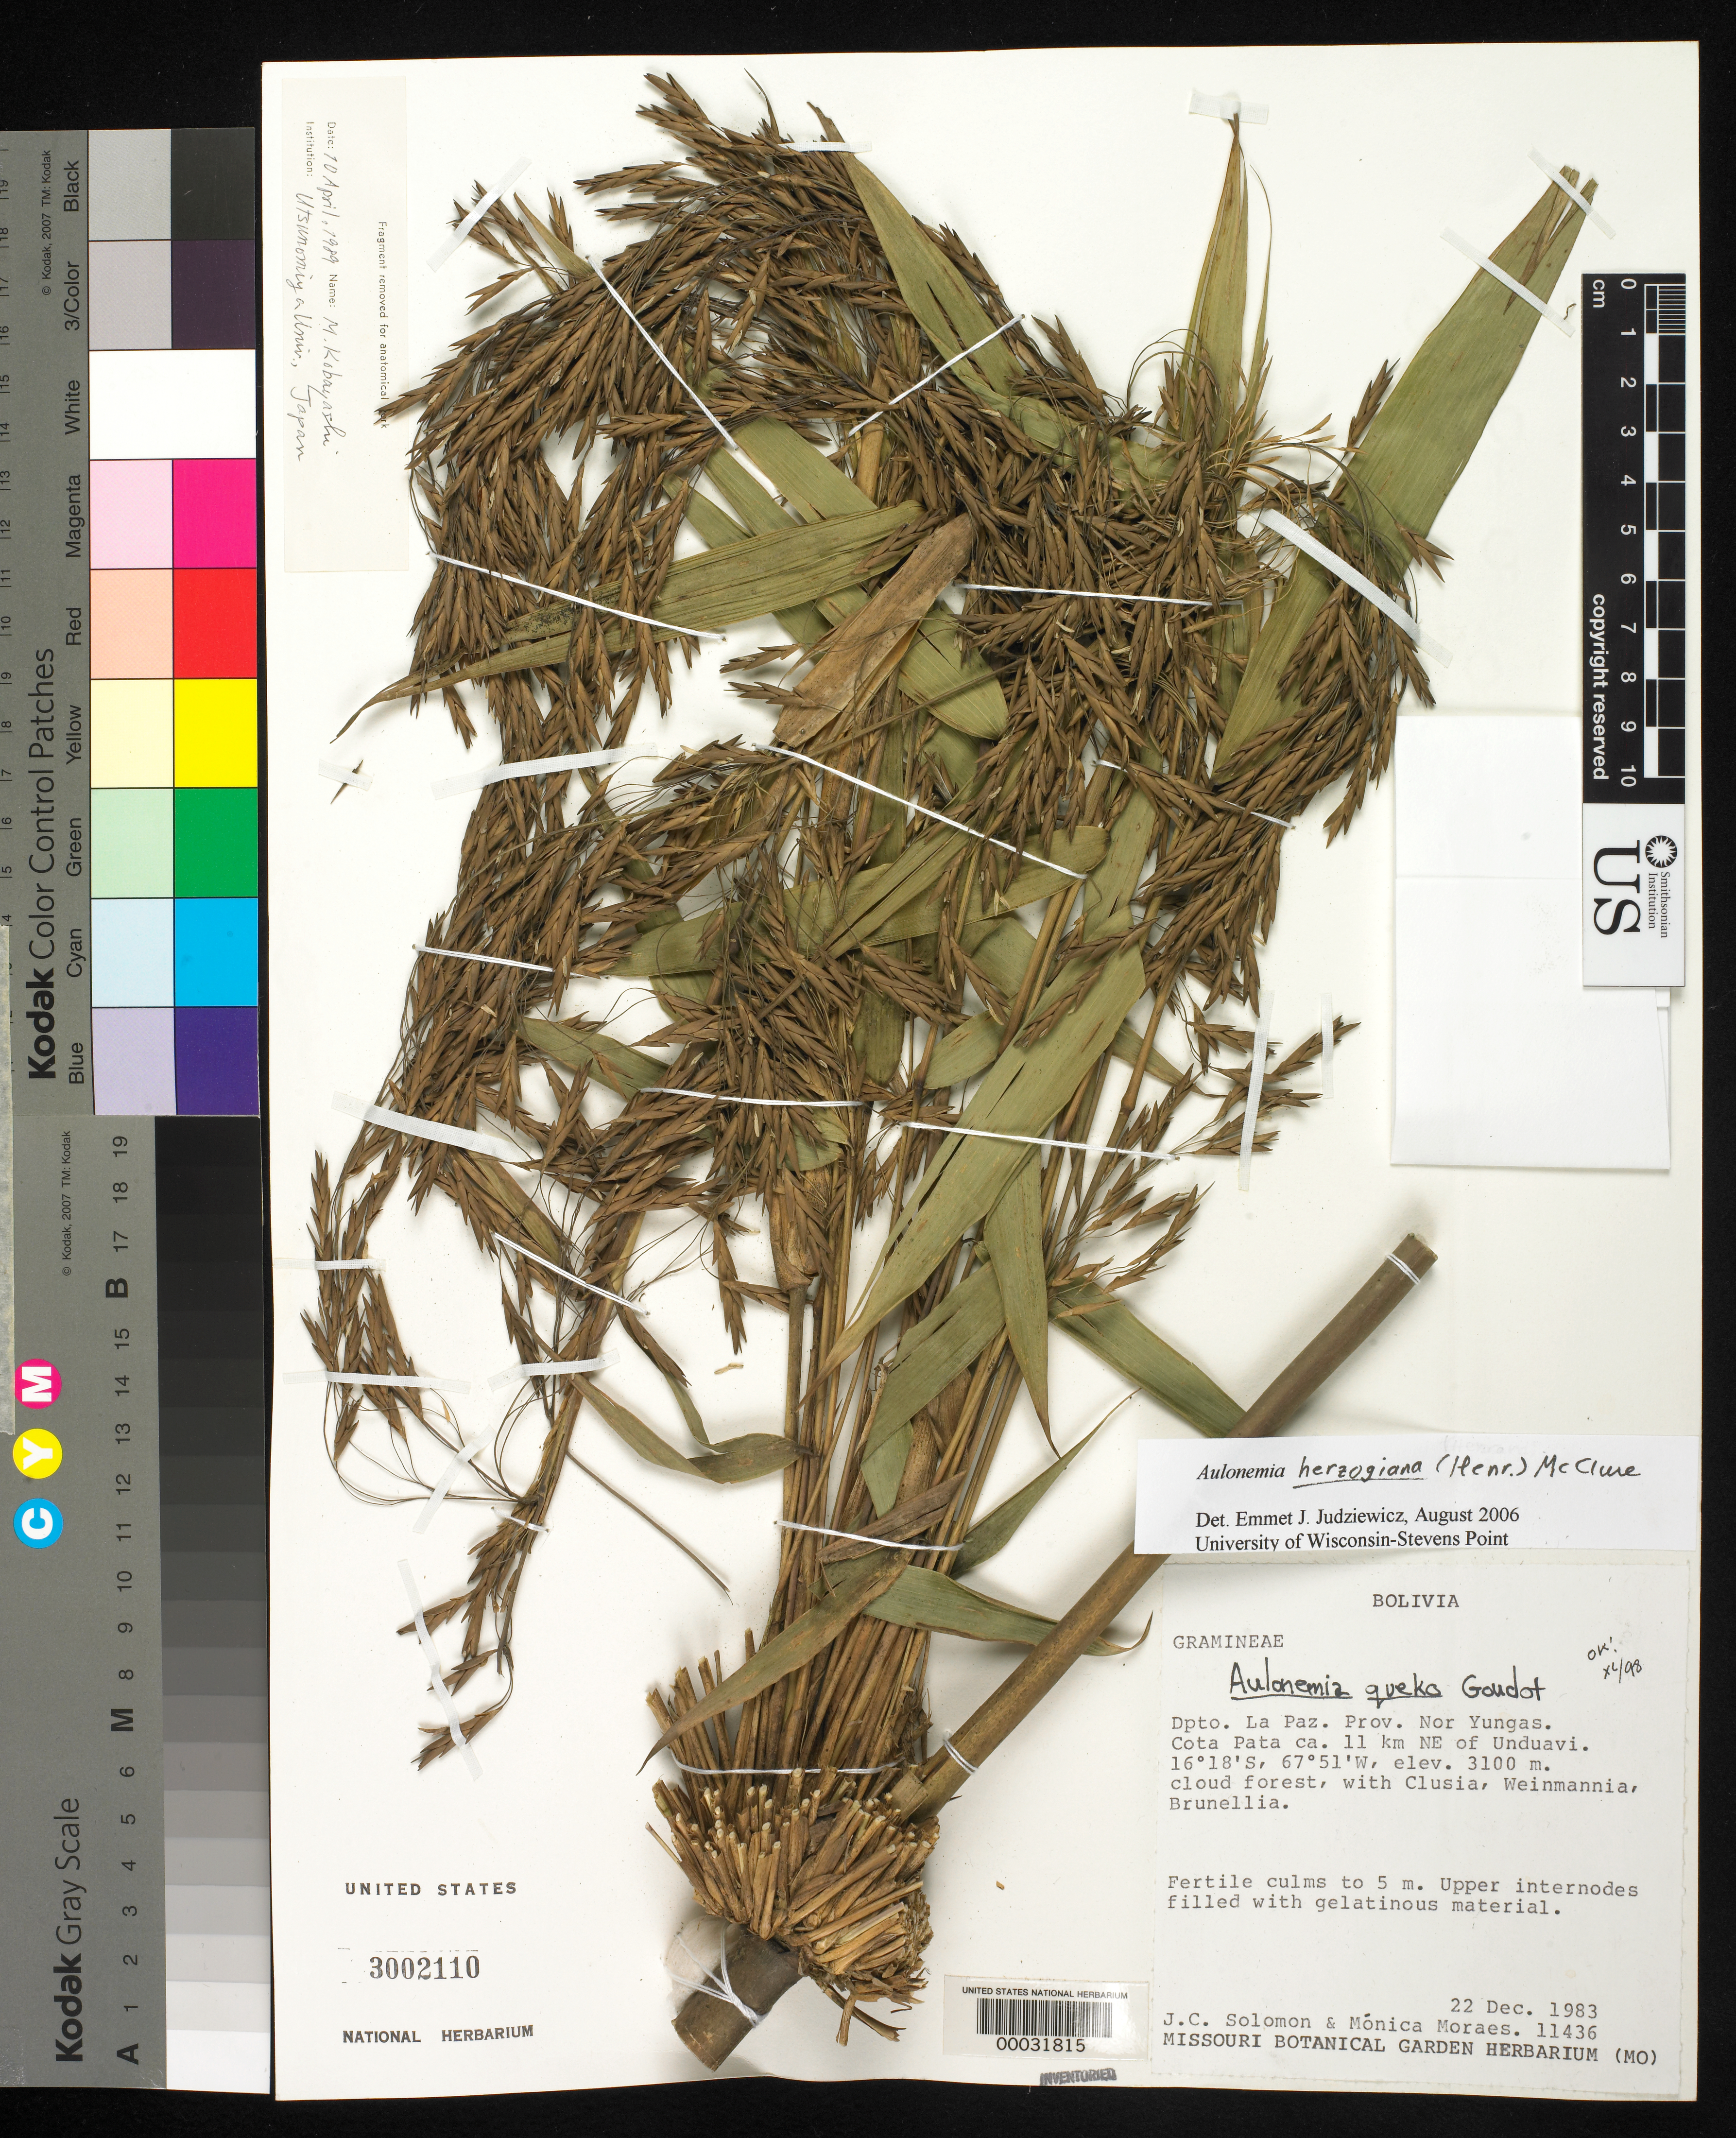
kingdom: Plantae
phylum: Tracheophyta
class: Liliopsida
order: Poales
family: Poaceae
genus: Aulonemia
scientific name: Aulonemia herzogiana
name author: (Henr.) McClure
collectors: J. C. Solomon & M. Moraes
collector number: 11436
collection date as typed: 22 Dec 1983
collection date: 1983-12-22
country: Bolivia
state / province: La Paz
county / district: Nor Yungas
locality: Cota Pata, NE of Unduavi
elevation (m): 3100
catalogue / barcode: US 3002110